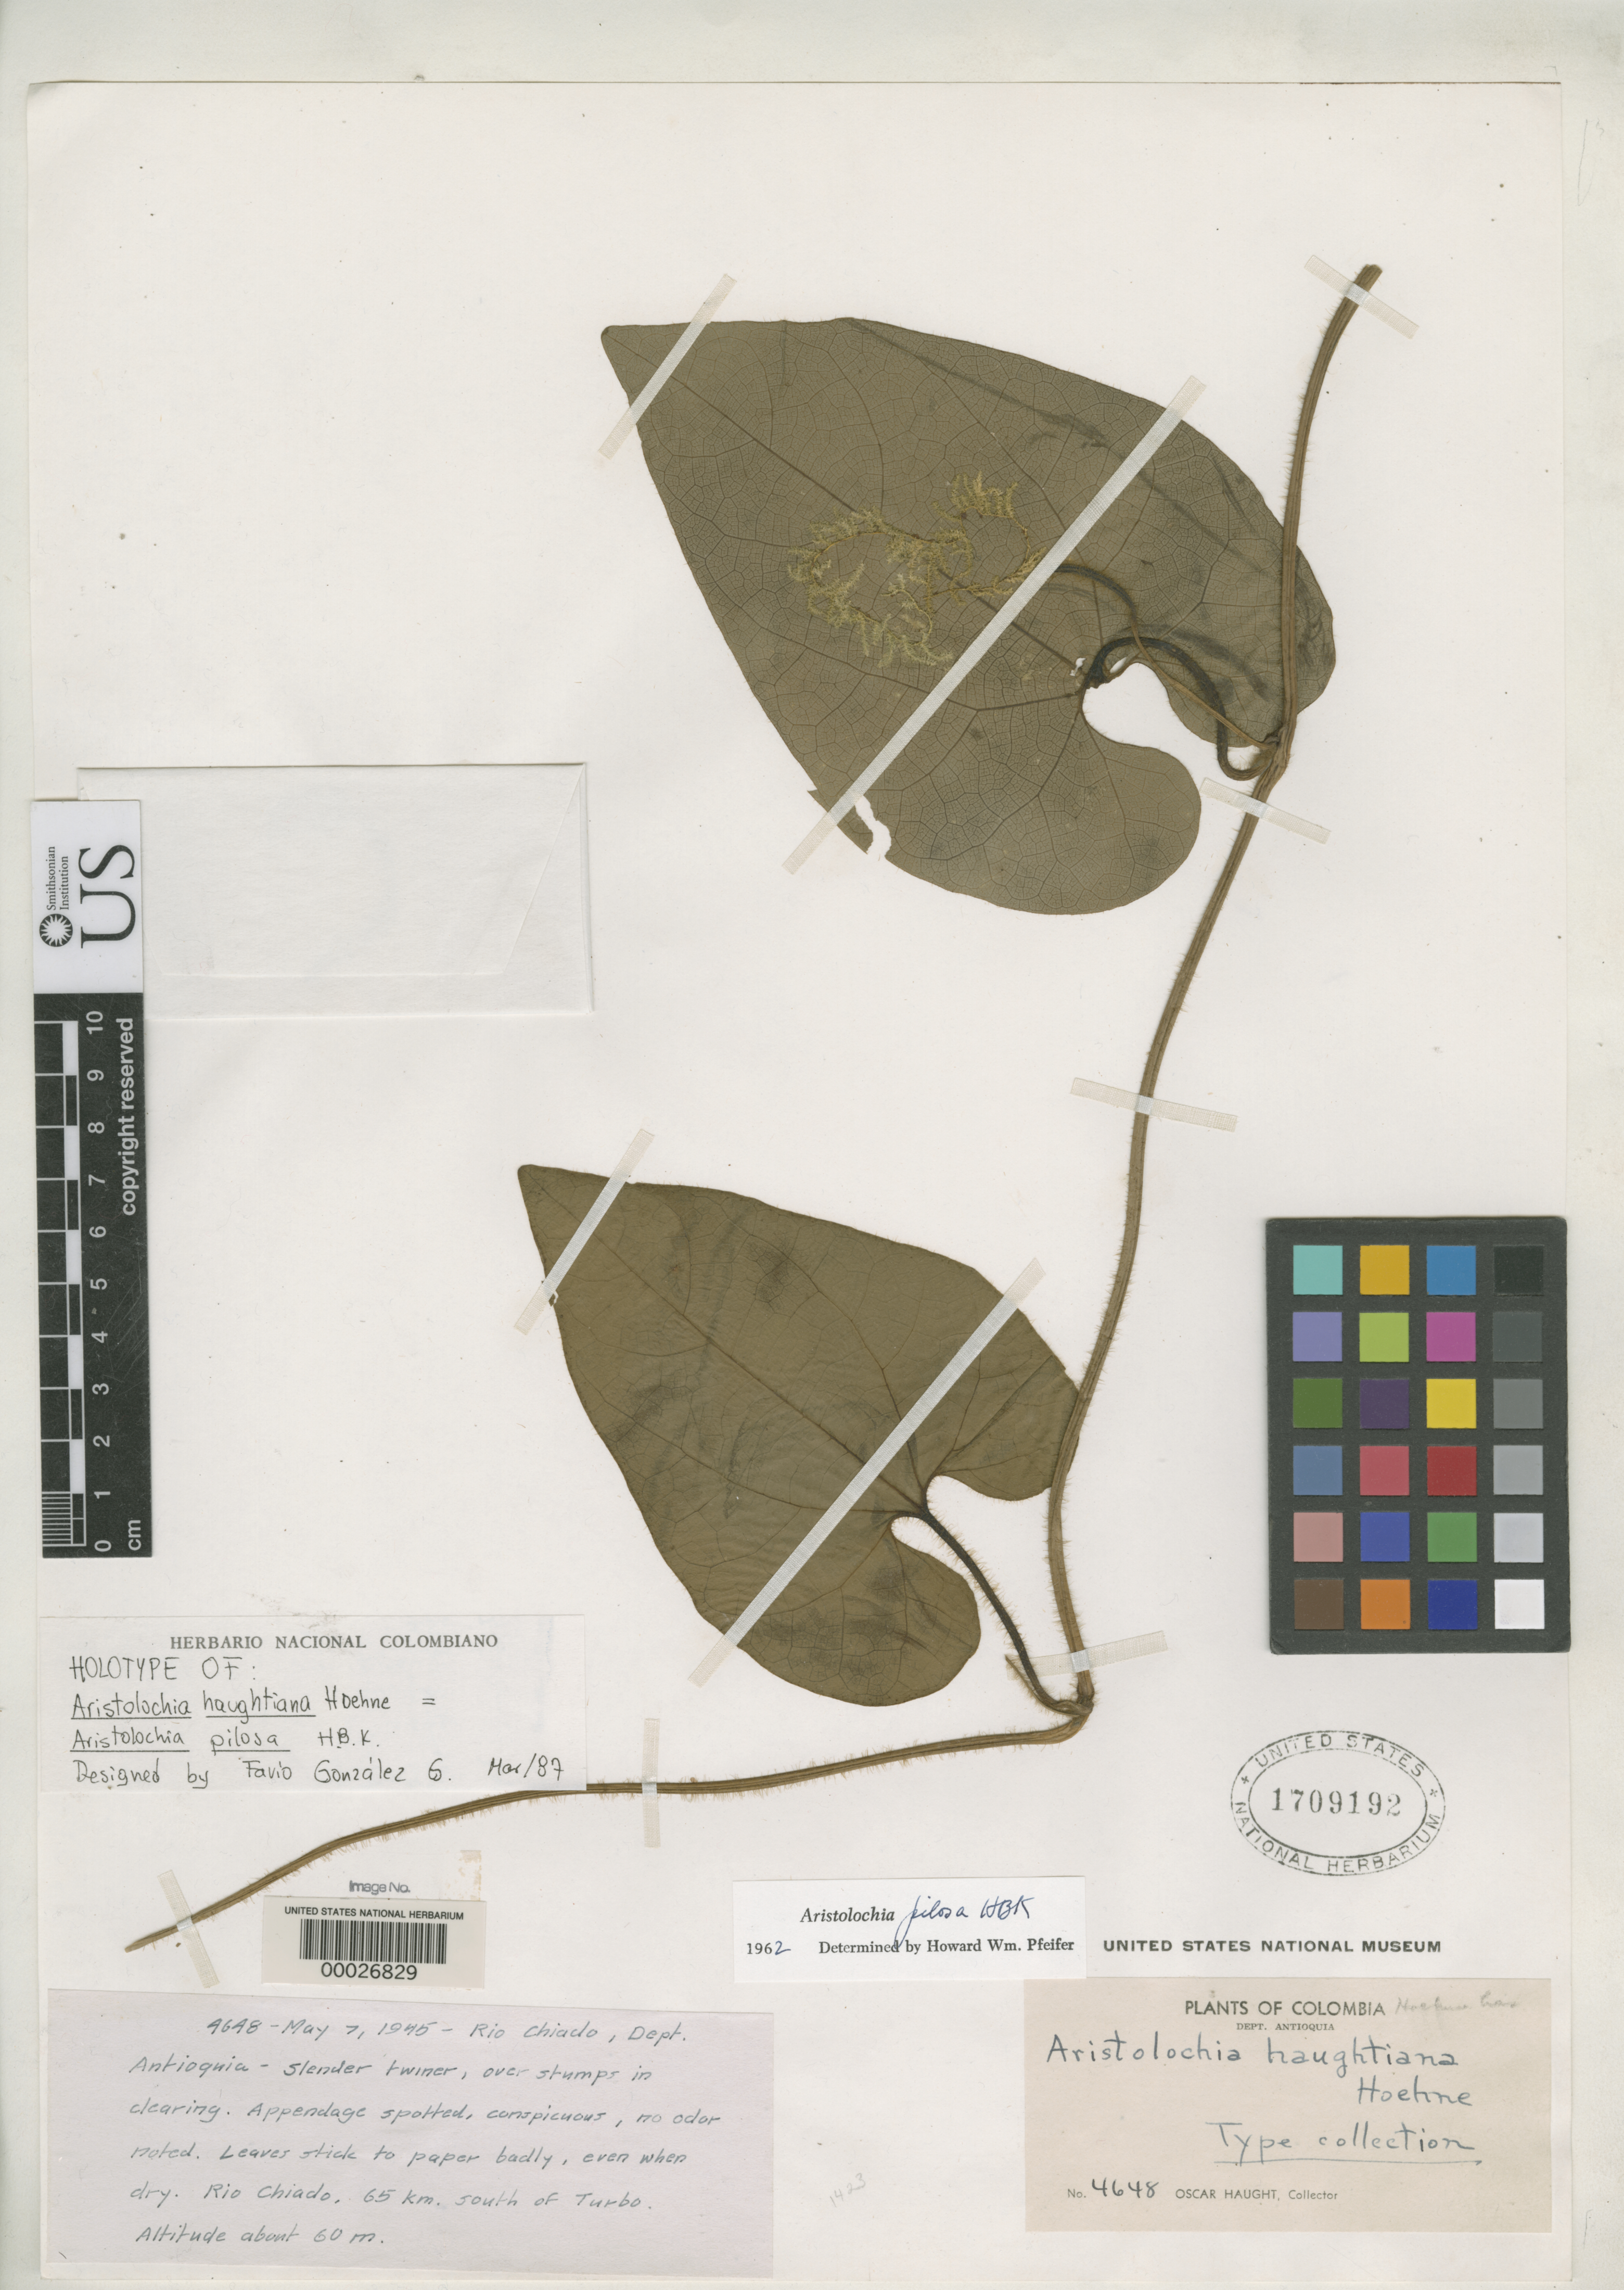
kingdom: Plantae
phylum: Tracheophyta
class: Magnoliopsida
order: Piperales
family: Aristolochiaceae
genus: Aristolochia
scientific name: Aristolochia haughtiana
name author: Hoehne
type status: Holotype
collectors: O. L. Haught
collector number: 4648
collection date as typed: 07 May 1945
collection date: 1945-05-07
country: Colombia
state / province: Antioquia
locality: Rio ChIado, 65 km S of Turbo.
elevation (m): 50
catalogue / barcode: US 1709192